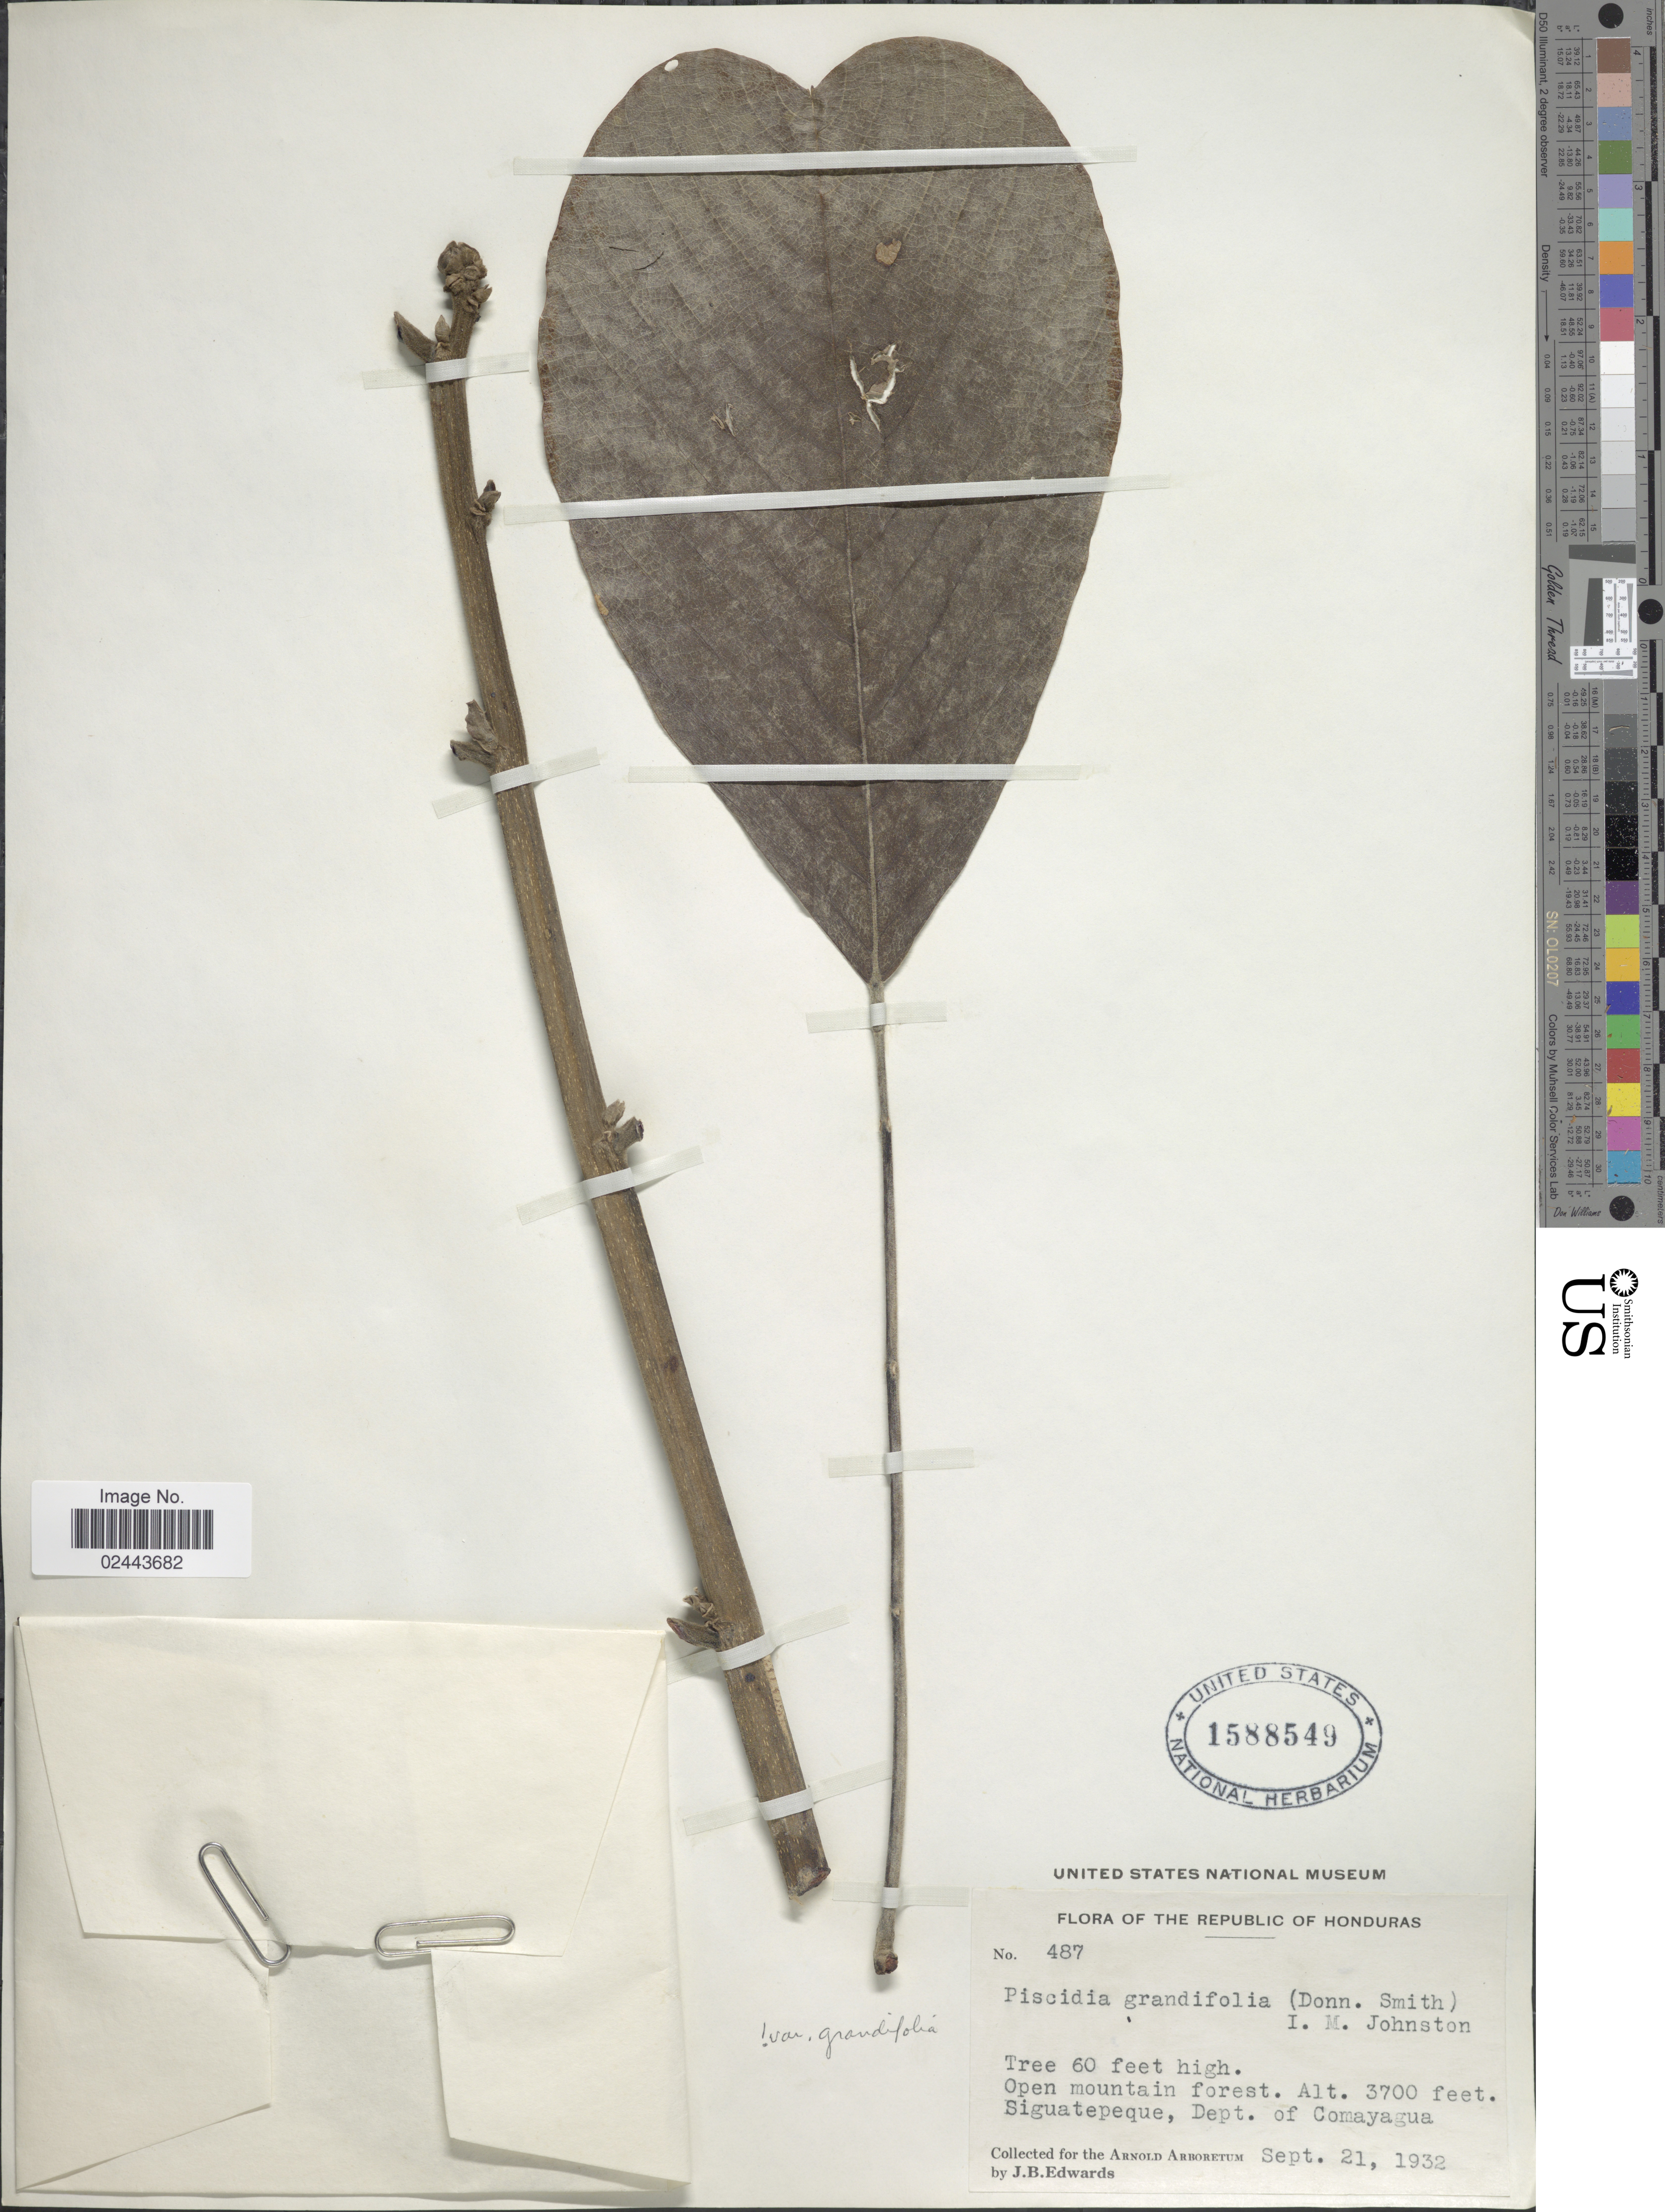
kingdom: Plantae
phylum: Tracheophyta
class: Magnoliopsida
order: Fabales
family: Fabaceae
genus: Piscidia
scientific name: Piscidia grandifolia var. grandifolia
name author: (Donn. Sm.) I.M. Johnst.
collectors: J. B. Edwards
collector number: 487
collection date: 1932-09-21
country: Honduras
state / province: Comayagua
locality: Open mountain forest, Siguatepeque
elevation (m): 1128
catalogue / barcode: US 1588549